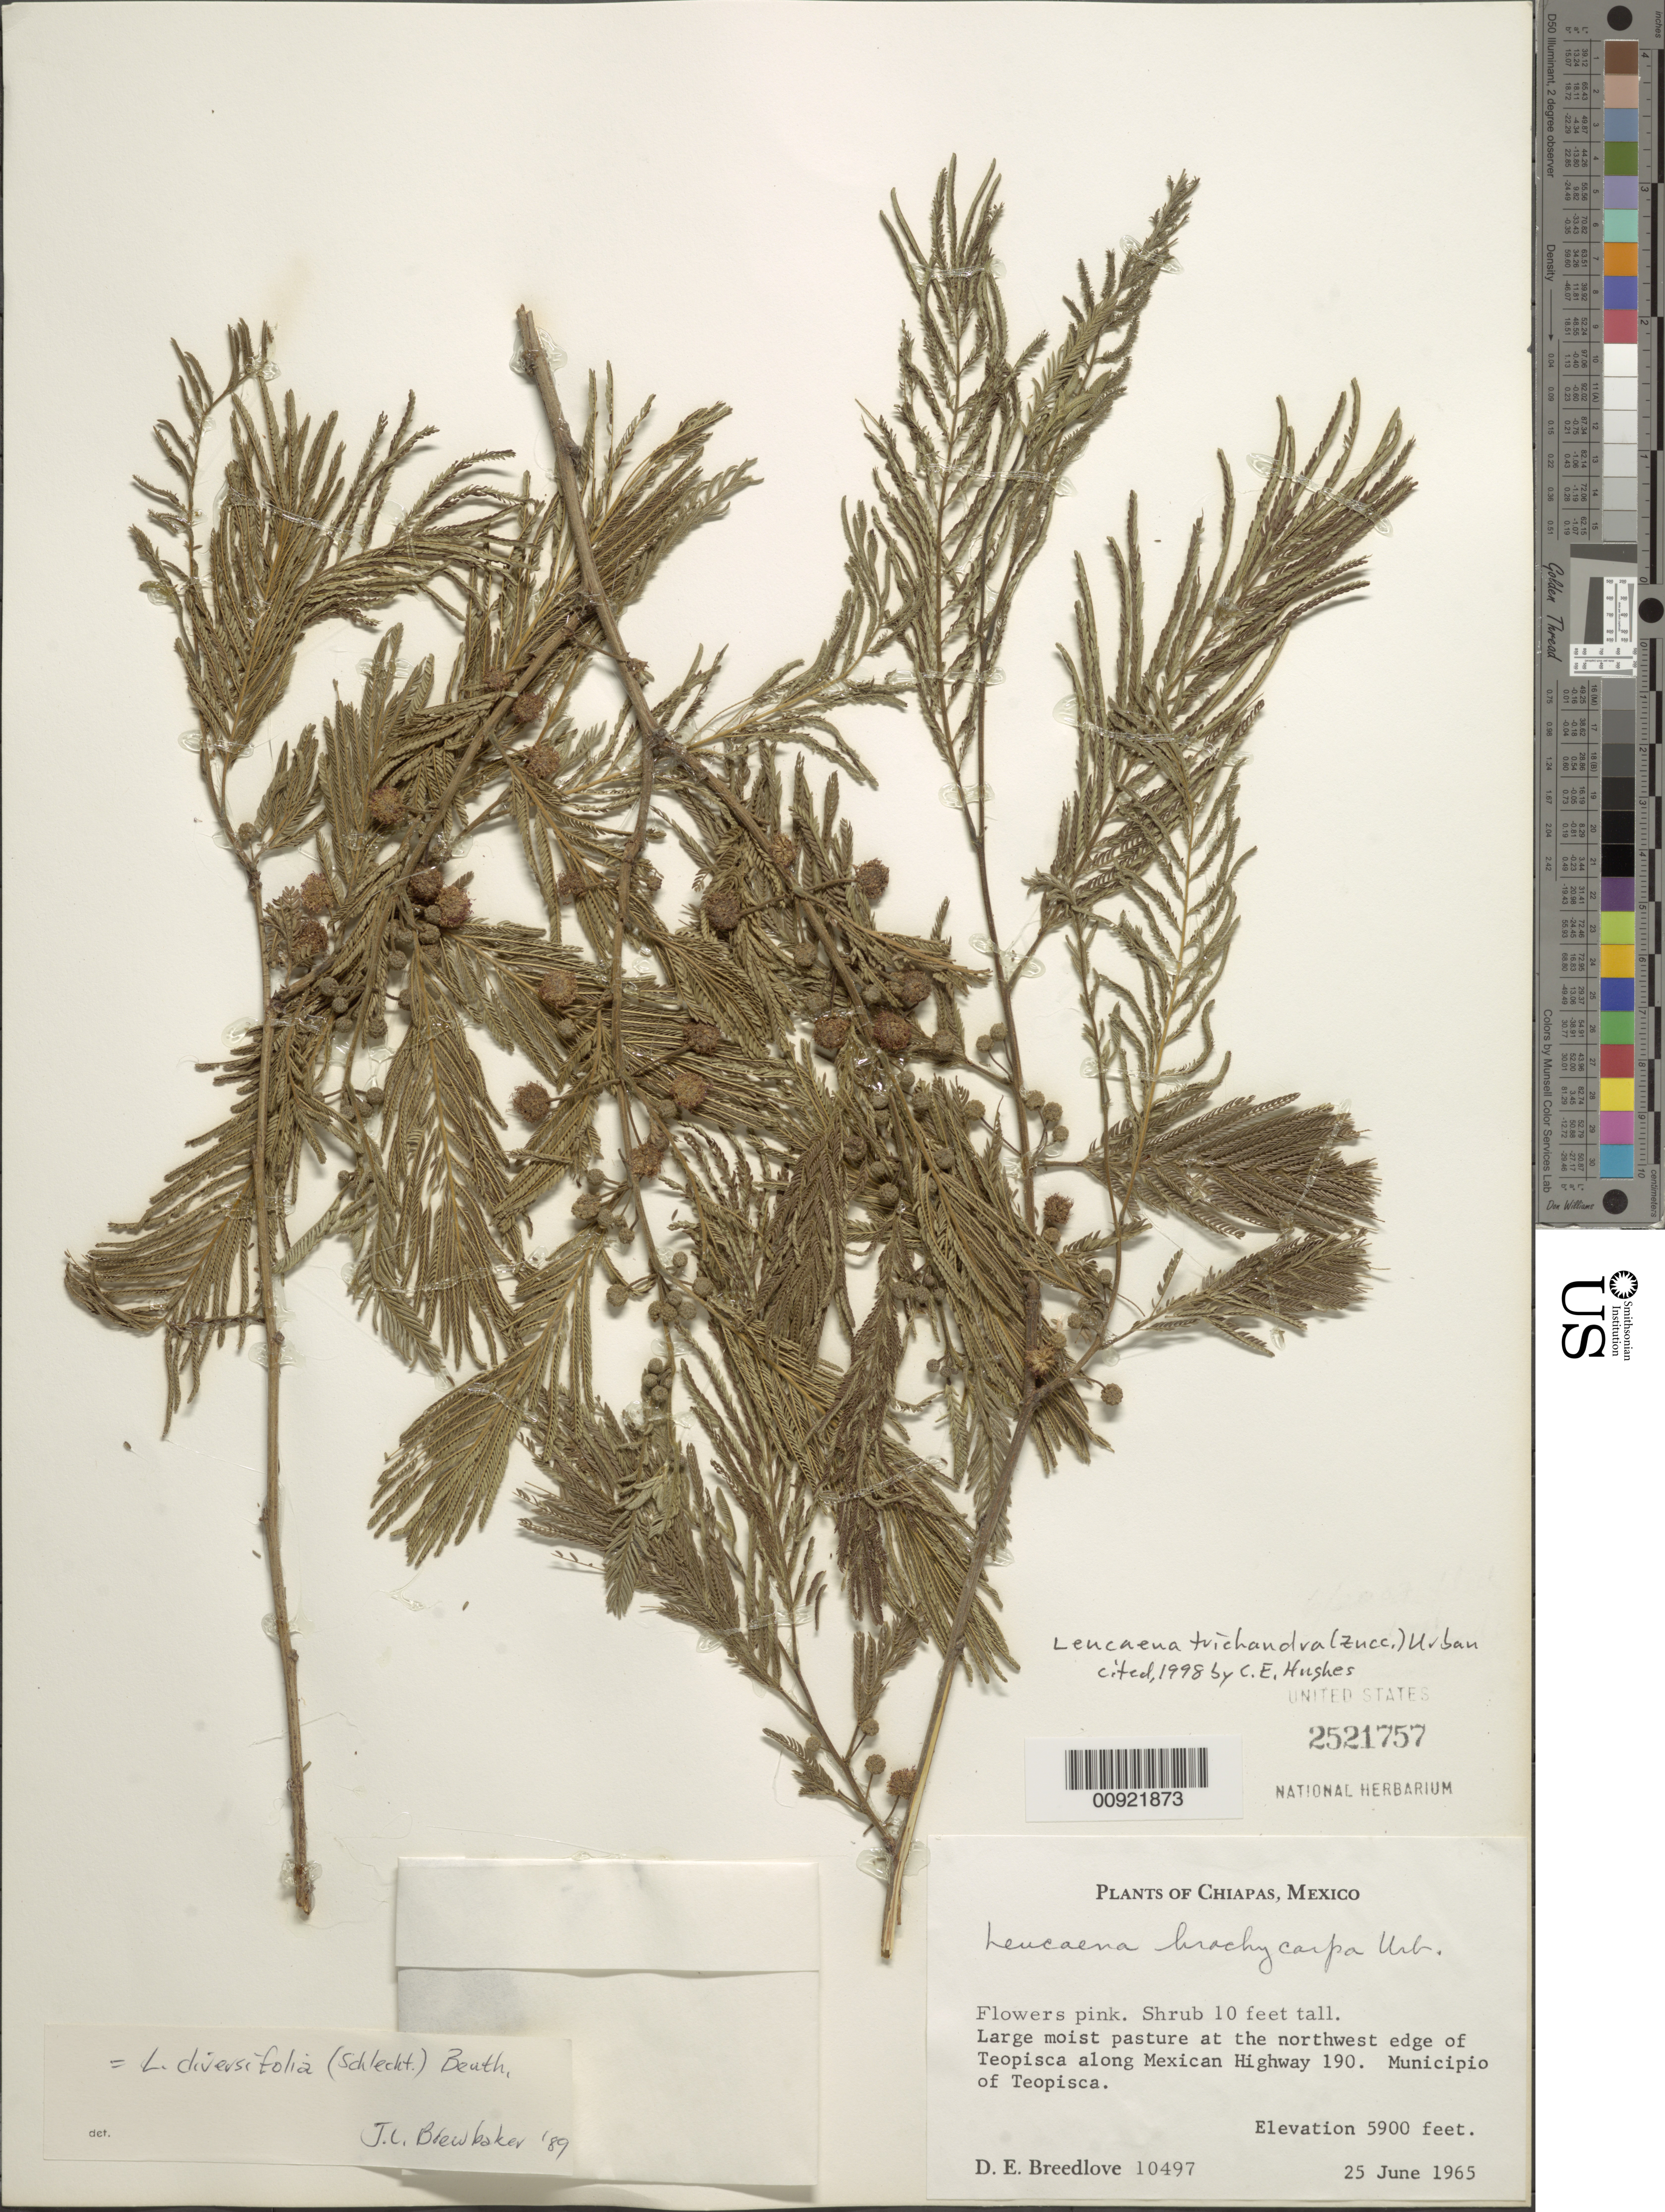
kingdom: Plantae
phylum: Tracheophyta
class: Magnoliopsida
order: Fabales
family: Fabaceae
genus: Leucaena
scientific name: Leucaena trichandra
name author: (Zucc.) Urb.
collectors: D. E. Breedlove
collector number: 10497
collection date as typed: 25 Jun 1965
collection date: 1965-06-25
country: Mexico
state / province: Chiapas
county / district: Teopisca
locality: Northwest edge of Teopisca along Mexican Highway 190. Municipio of Teopisca, Chiapas.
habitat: Large moist pasture.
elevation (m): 1798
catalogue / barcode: US 2521757